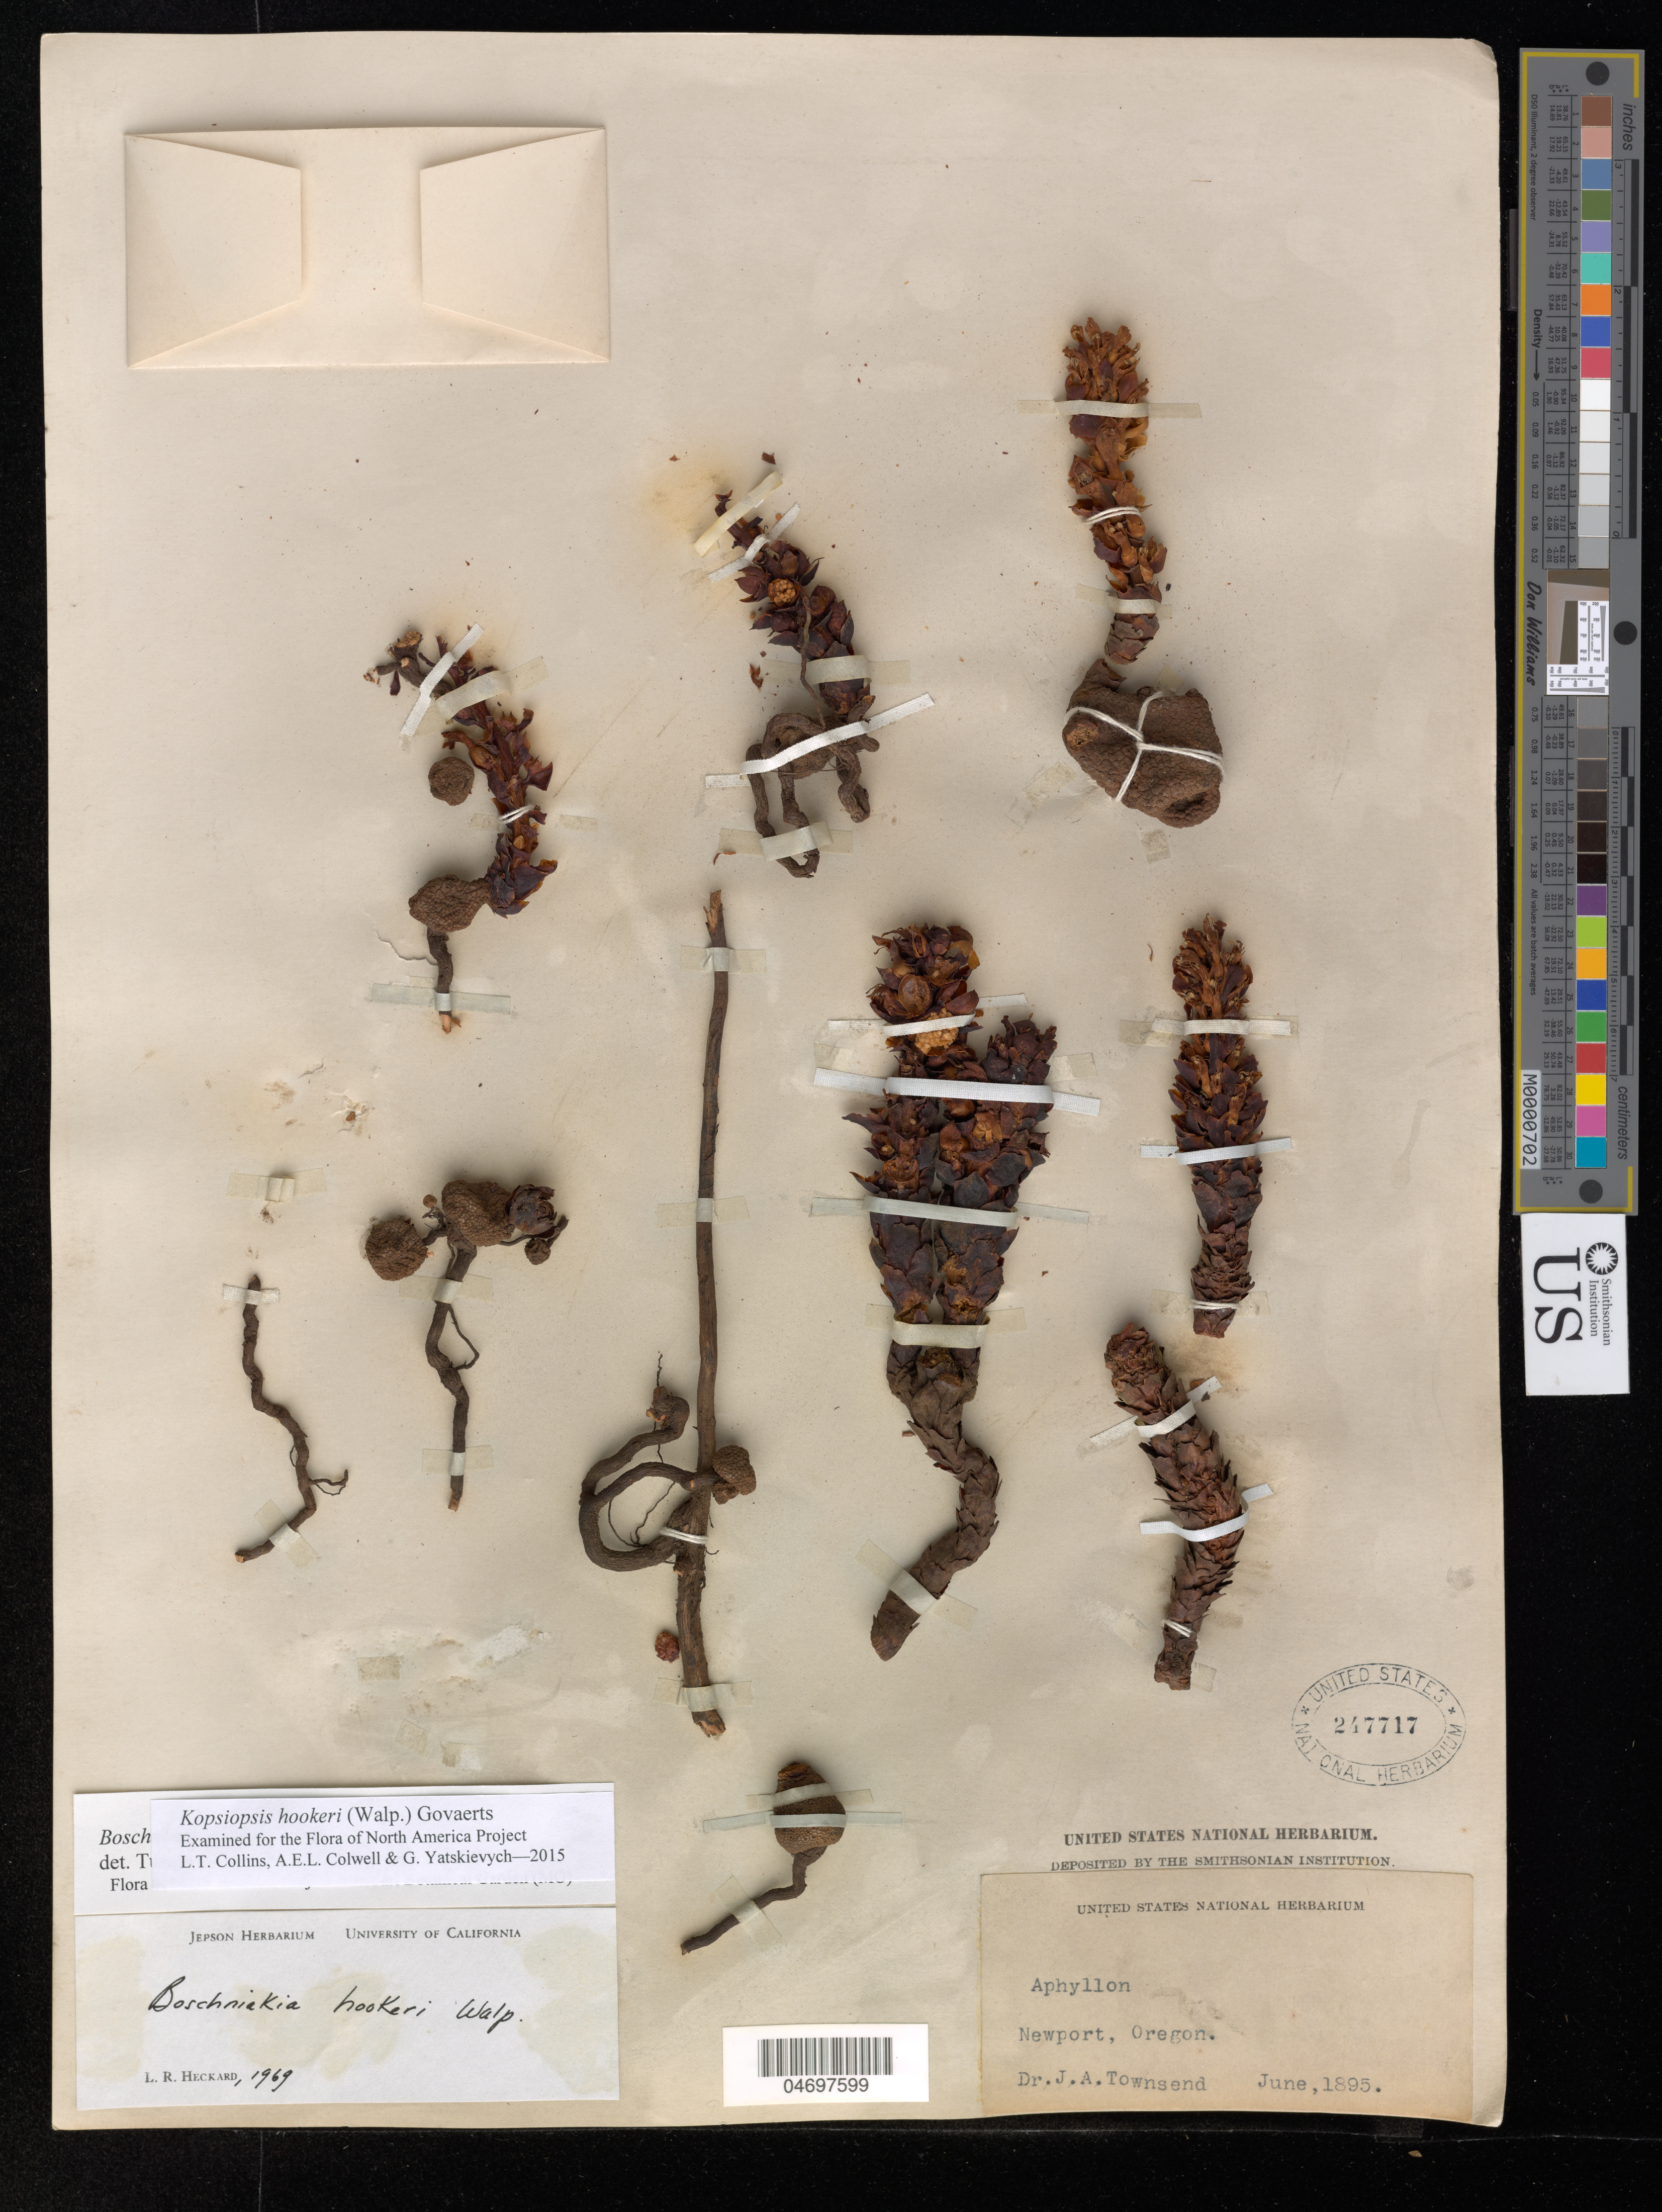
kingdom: Plantae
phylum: Tracheophyta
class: Magnoliopsida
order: Lamiales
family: Orobanchaceae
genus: Kopsiopsis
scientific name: Kopsiopsis hookeri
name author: (Walp.) Govaerts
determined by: Collins, L. T.; Colwell, A. E.; Yatskievych, G. A.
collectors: J. Townsend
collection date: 1895-06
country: United States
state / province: Oregon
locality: Newport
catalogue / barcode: US 247717